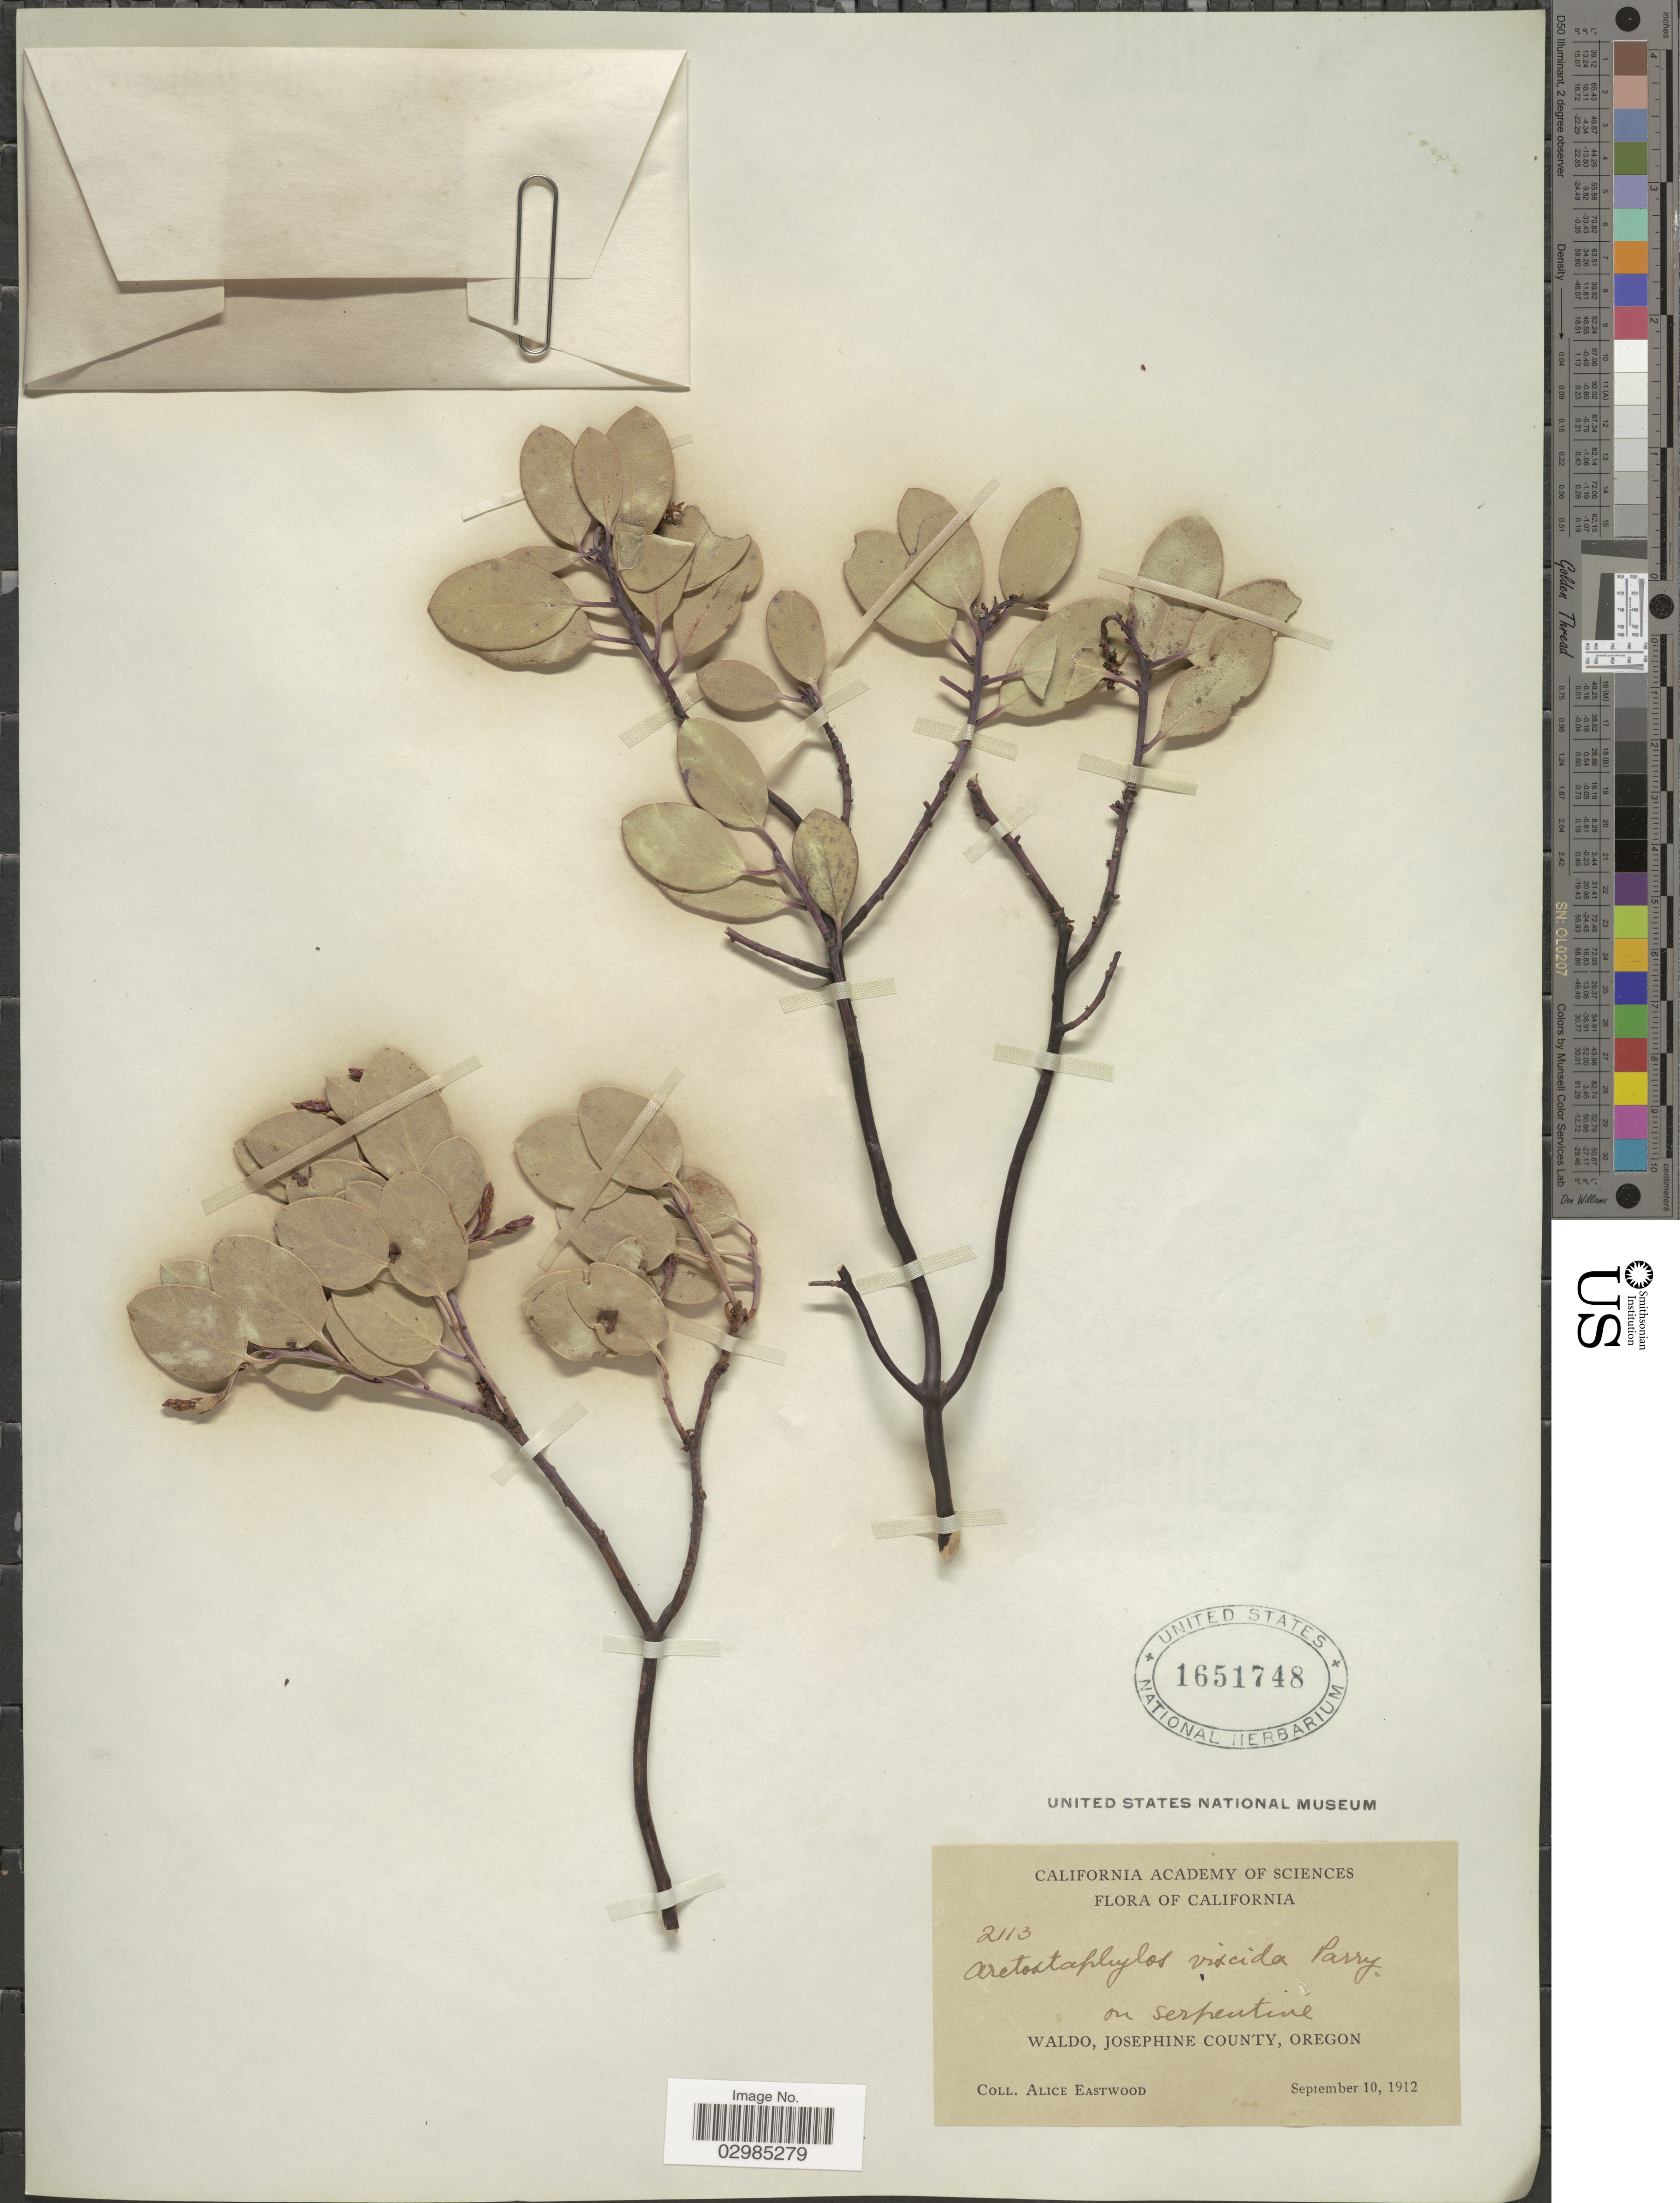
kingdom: Plantae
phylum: Tracheophyta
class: Magnoliopsida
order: Ericales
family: Ericaceae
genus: Arctostaphylos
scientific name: Arctostaphylos viscida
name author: Parry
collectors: A. Eastwood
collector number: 2113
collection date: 1912-09-10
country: United States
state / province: Oregon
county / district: Josephine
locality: On serpentine. Waldo, Jospehine County.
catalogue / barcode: US 1651748